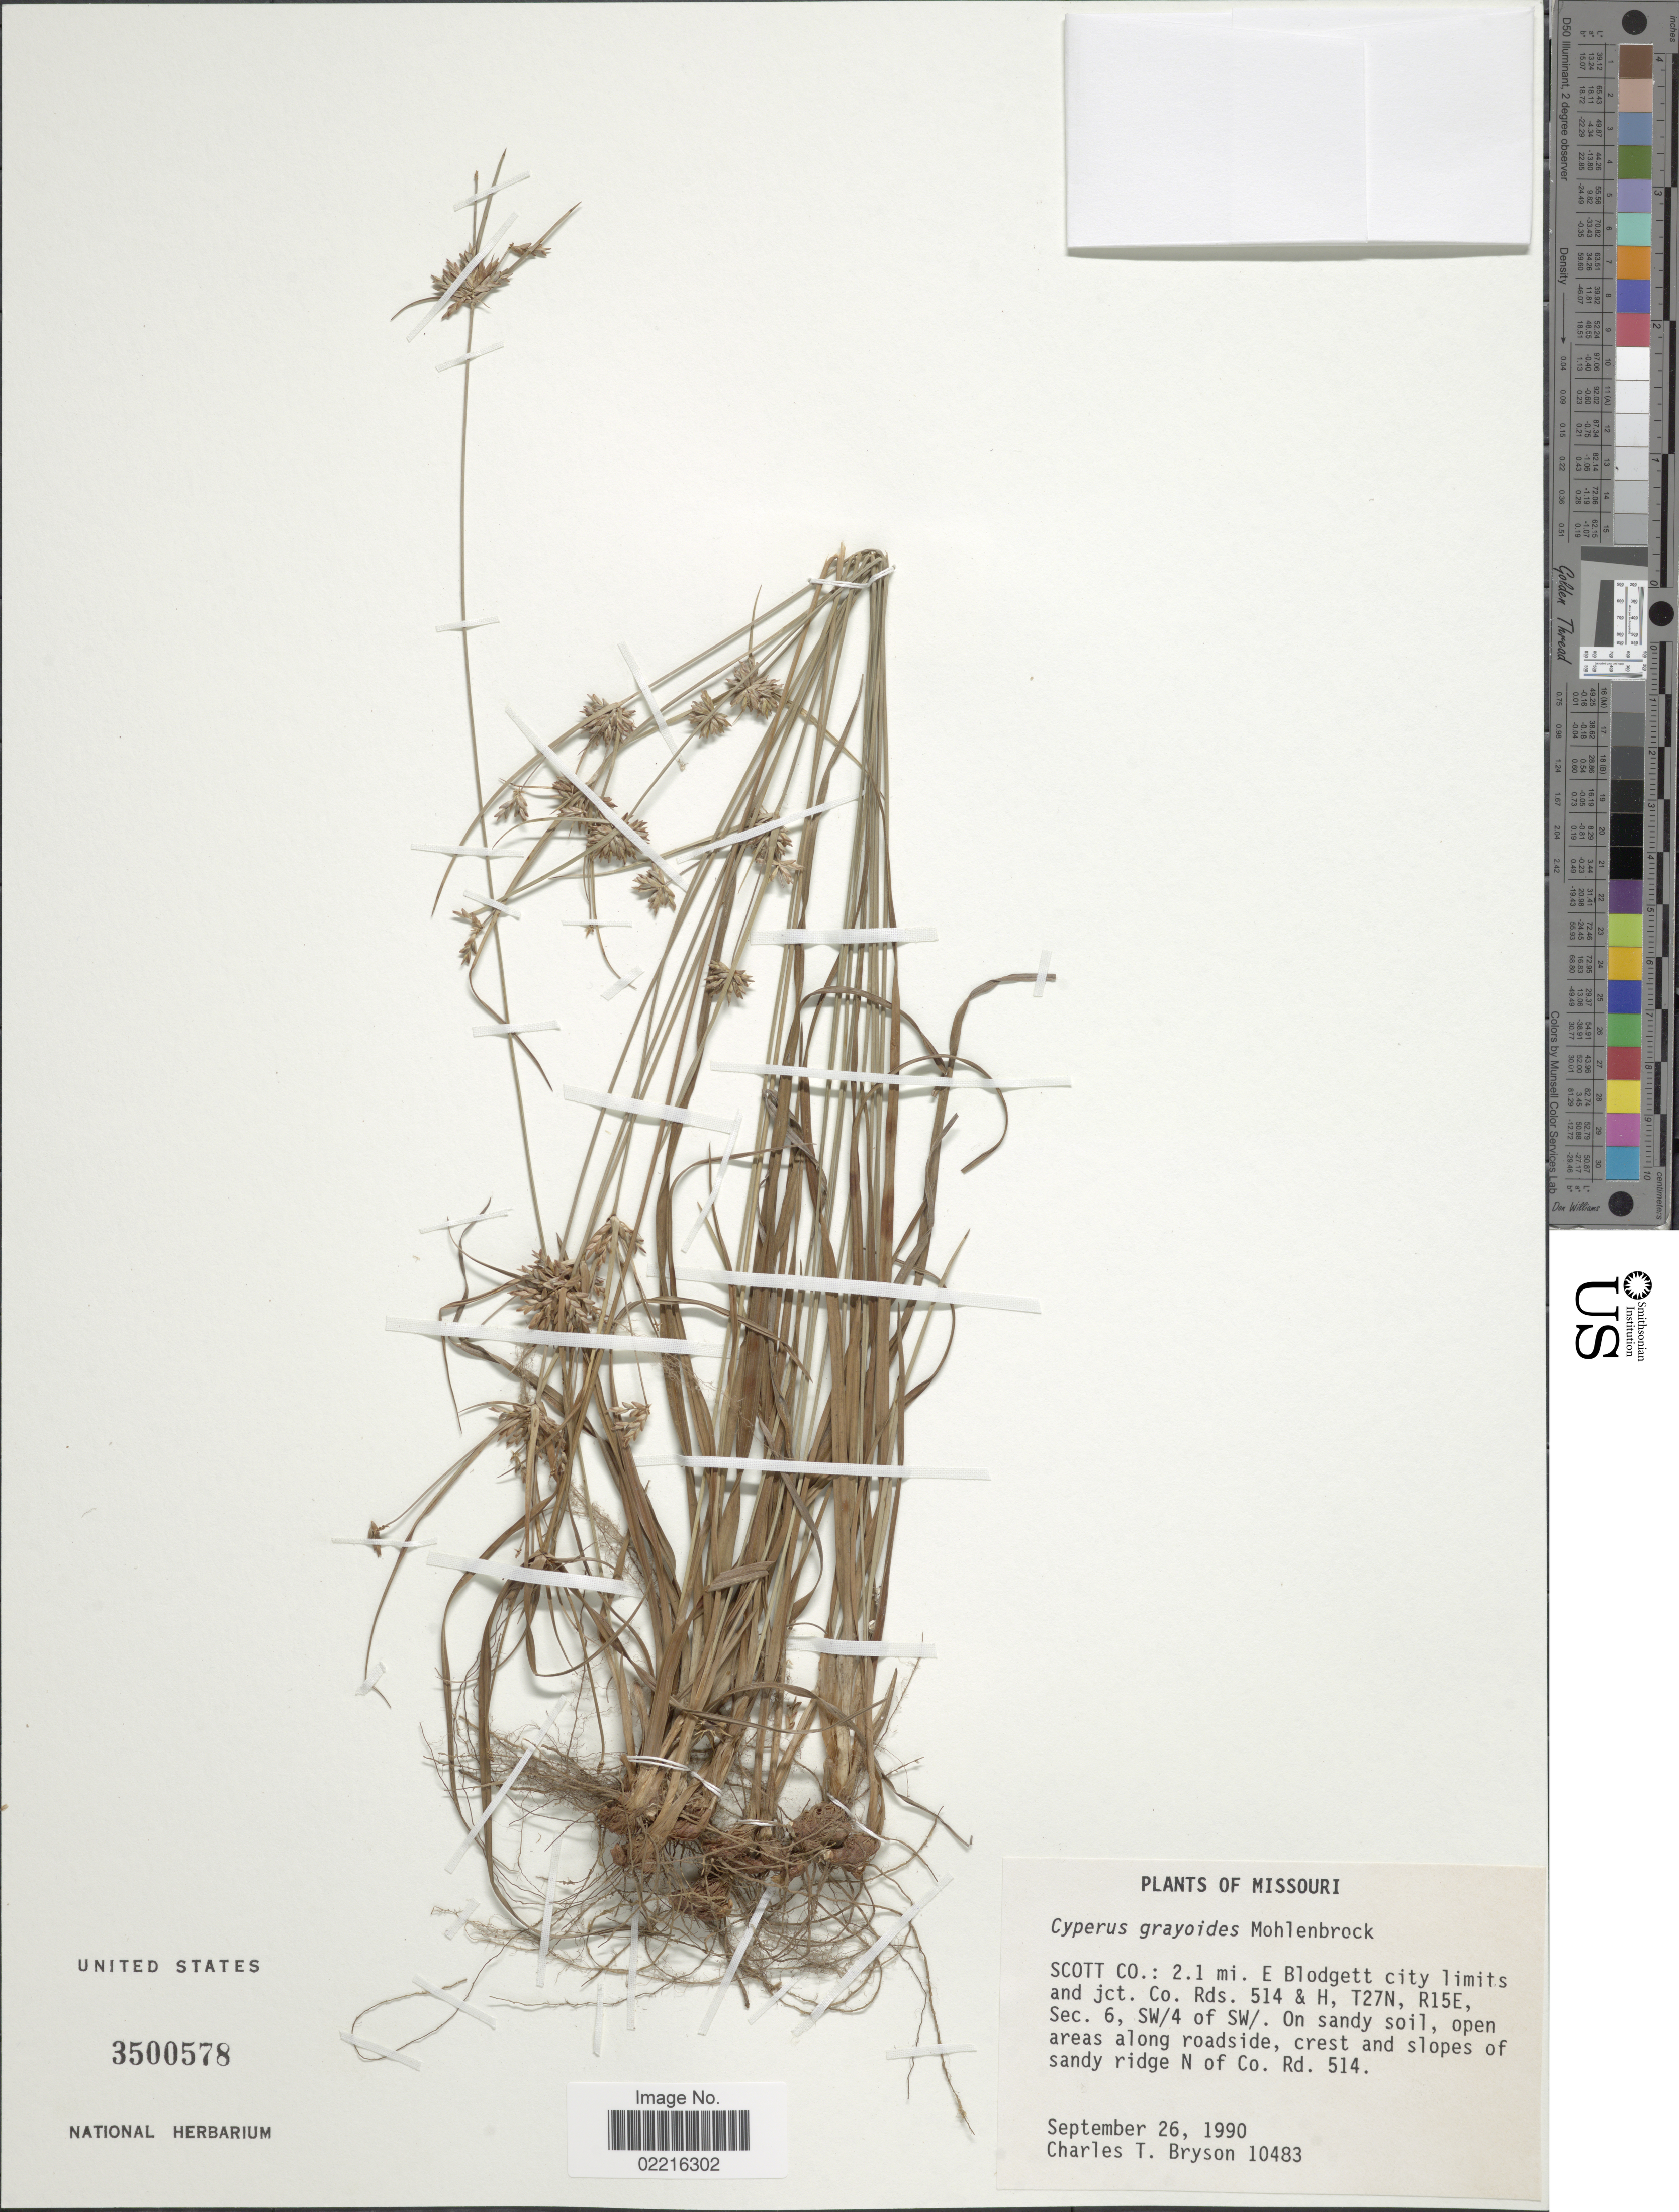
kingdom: Plantae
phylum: Tracheophyta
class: Liliopsida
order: Poales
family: Cyperaceae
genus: Cyperus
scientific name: Cyperus grayioides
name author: Mohlenbr.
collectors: C. Bryson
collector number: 10483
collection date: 1990-09-26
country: United States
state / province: Missouri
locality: Scott Co., 2.1 mi. E Blodgett City limits and jct Co Rds 514 & H, T27N, R15E, Sec 6, SW/4 of SW/, N of Co Rd 514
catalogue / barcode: US 3500578